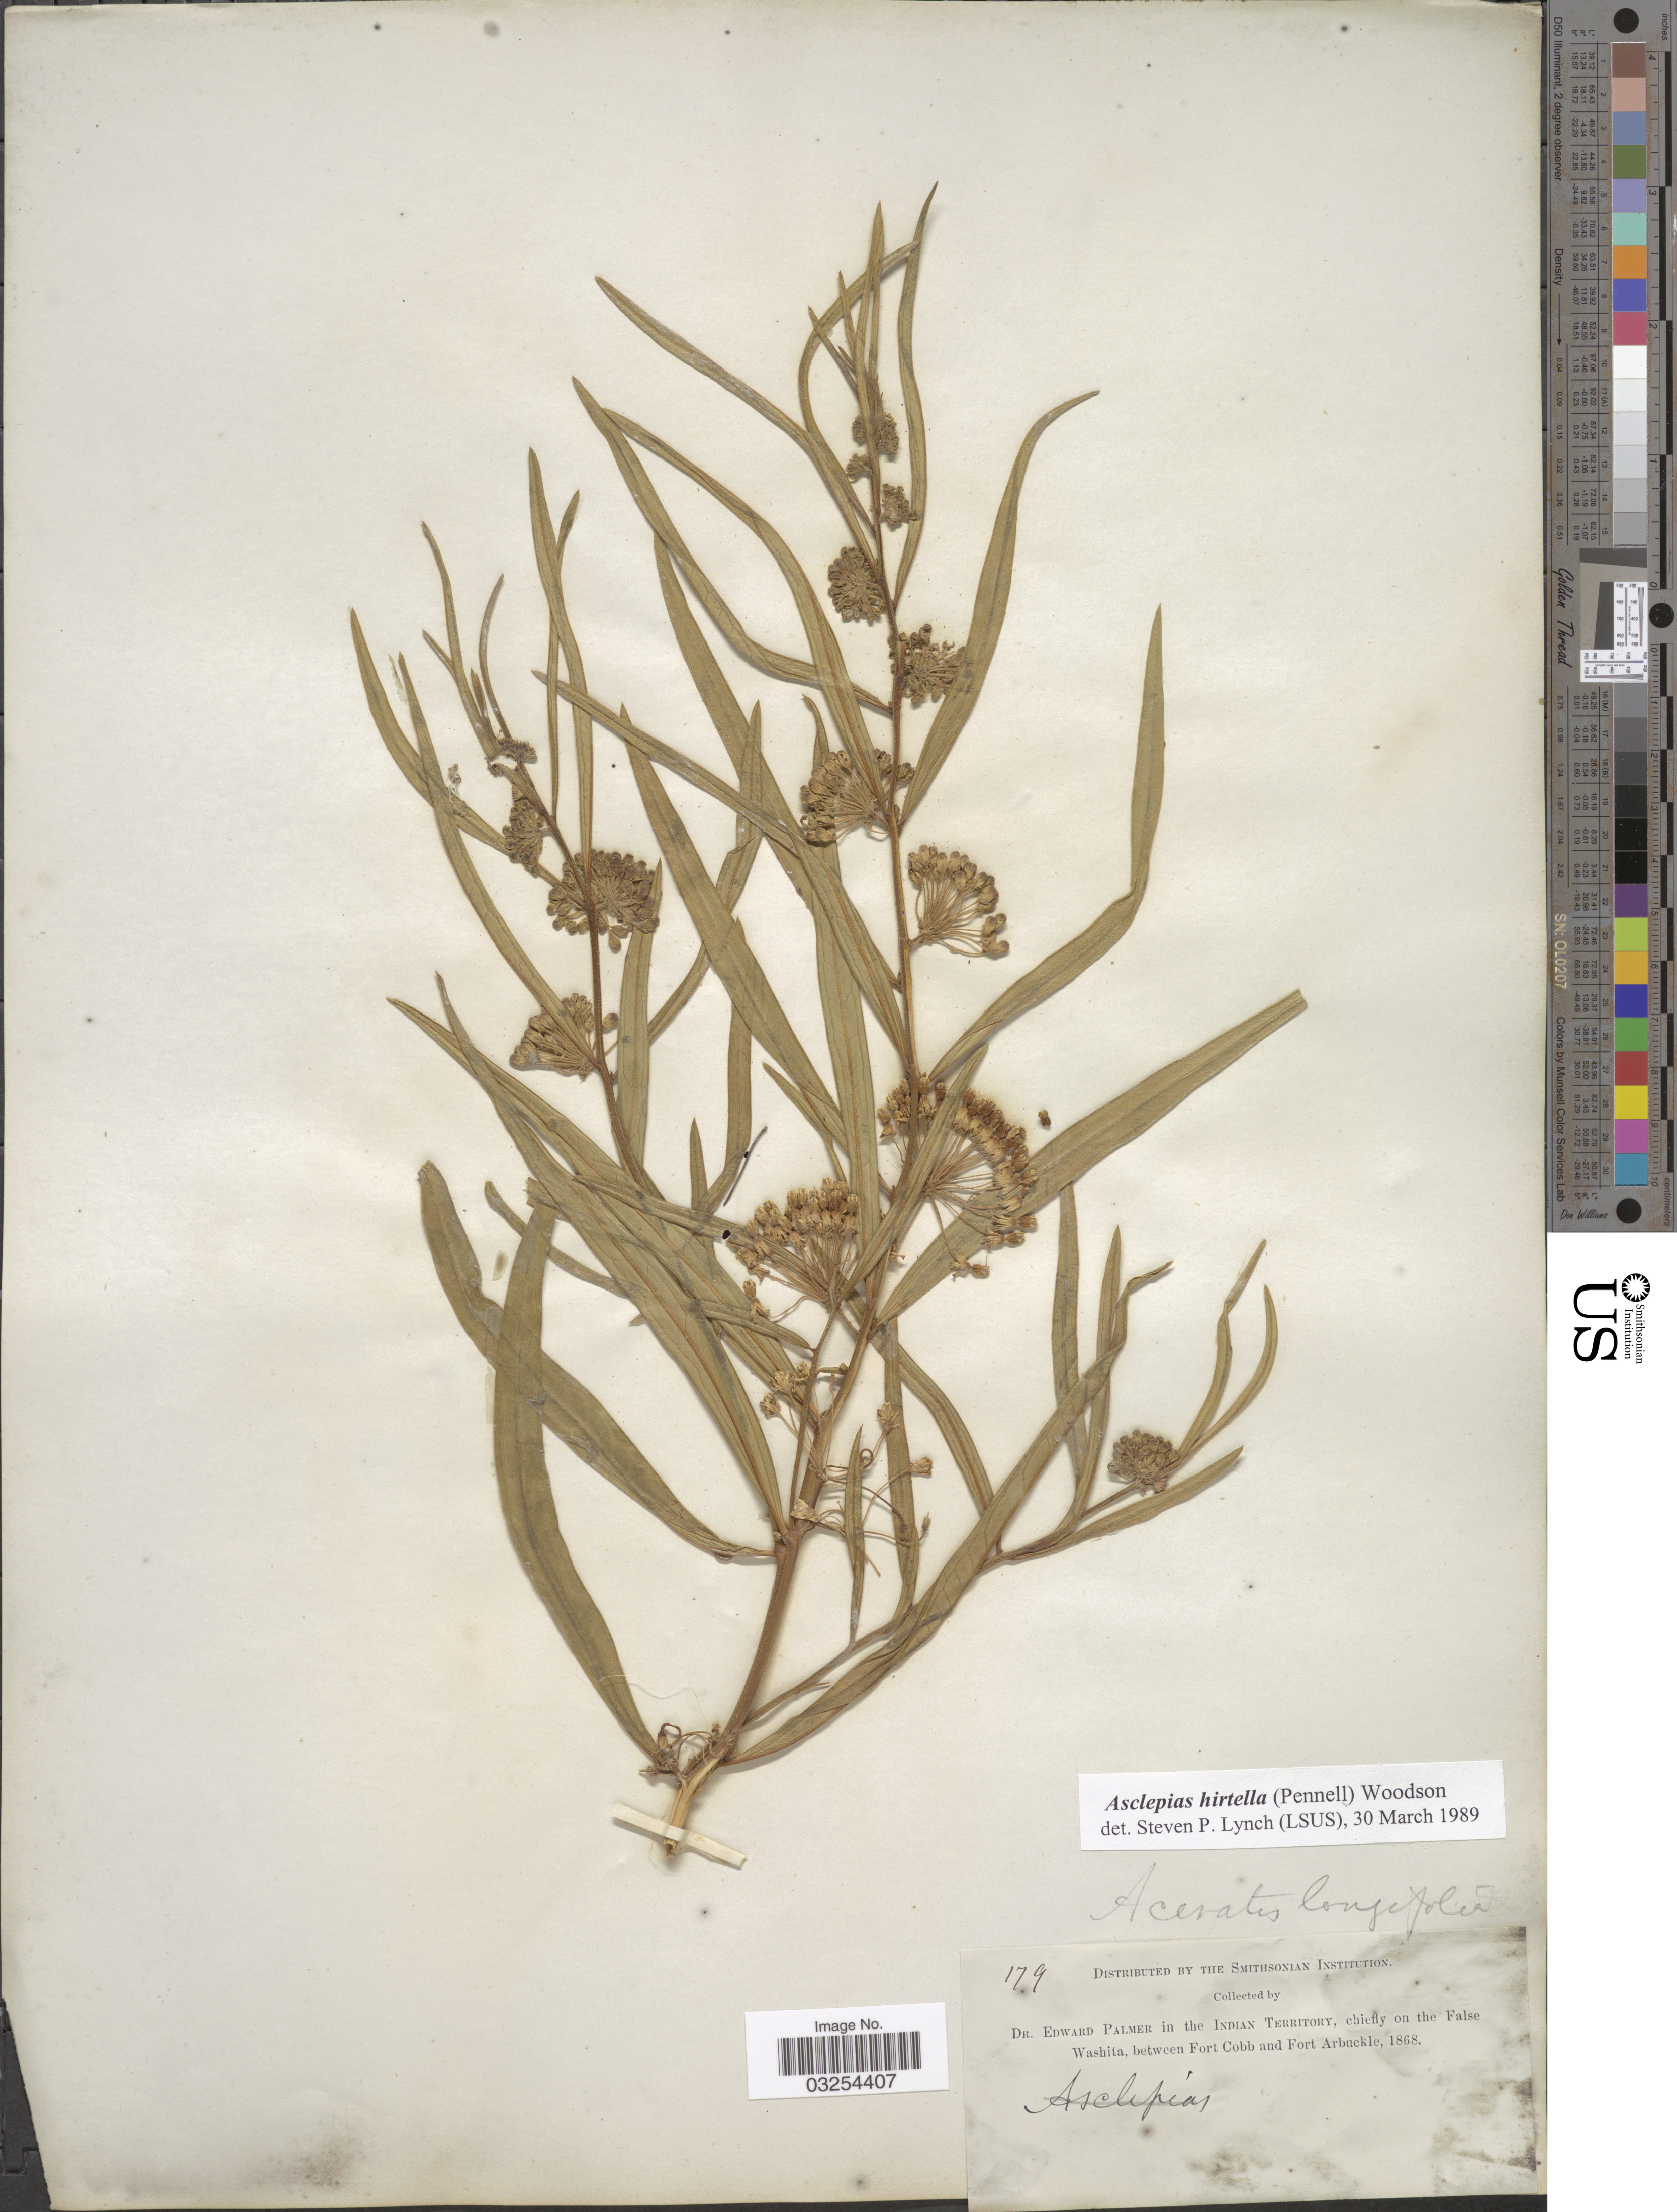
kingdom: Plantae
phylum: Tracheophyta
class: Magnoliopsida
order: Gentianales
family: Apocynaceae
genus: Asclepias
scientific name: Asclepias hirtella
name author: (Pennell) Woodson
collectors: E. Palmer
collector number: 179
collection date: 1868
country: United States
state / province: Oklahoma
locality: Indian Territory, chiefly on the False Washita, between Fort Cobb and Fort Arbuckle.